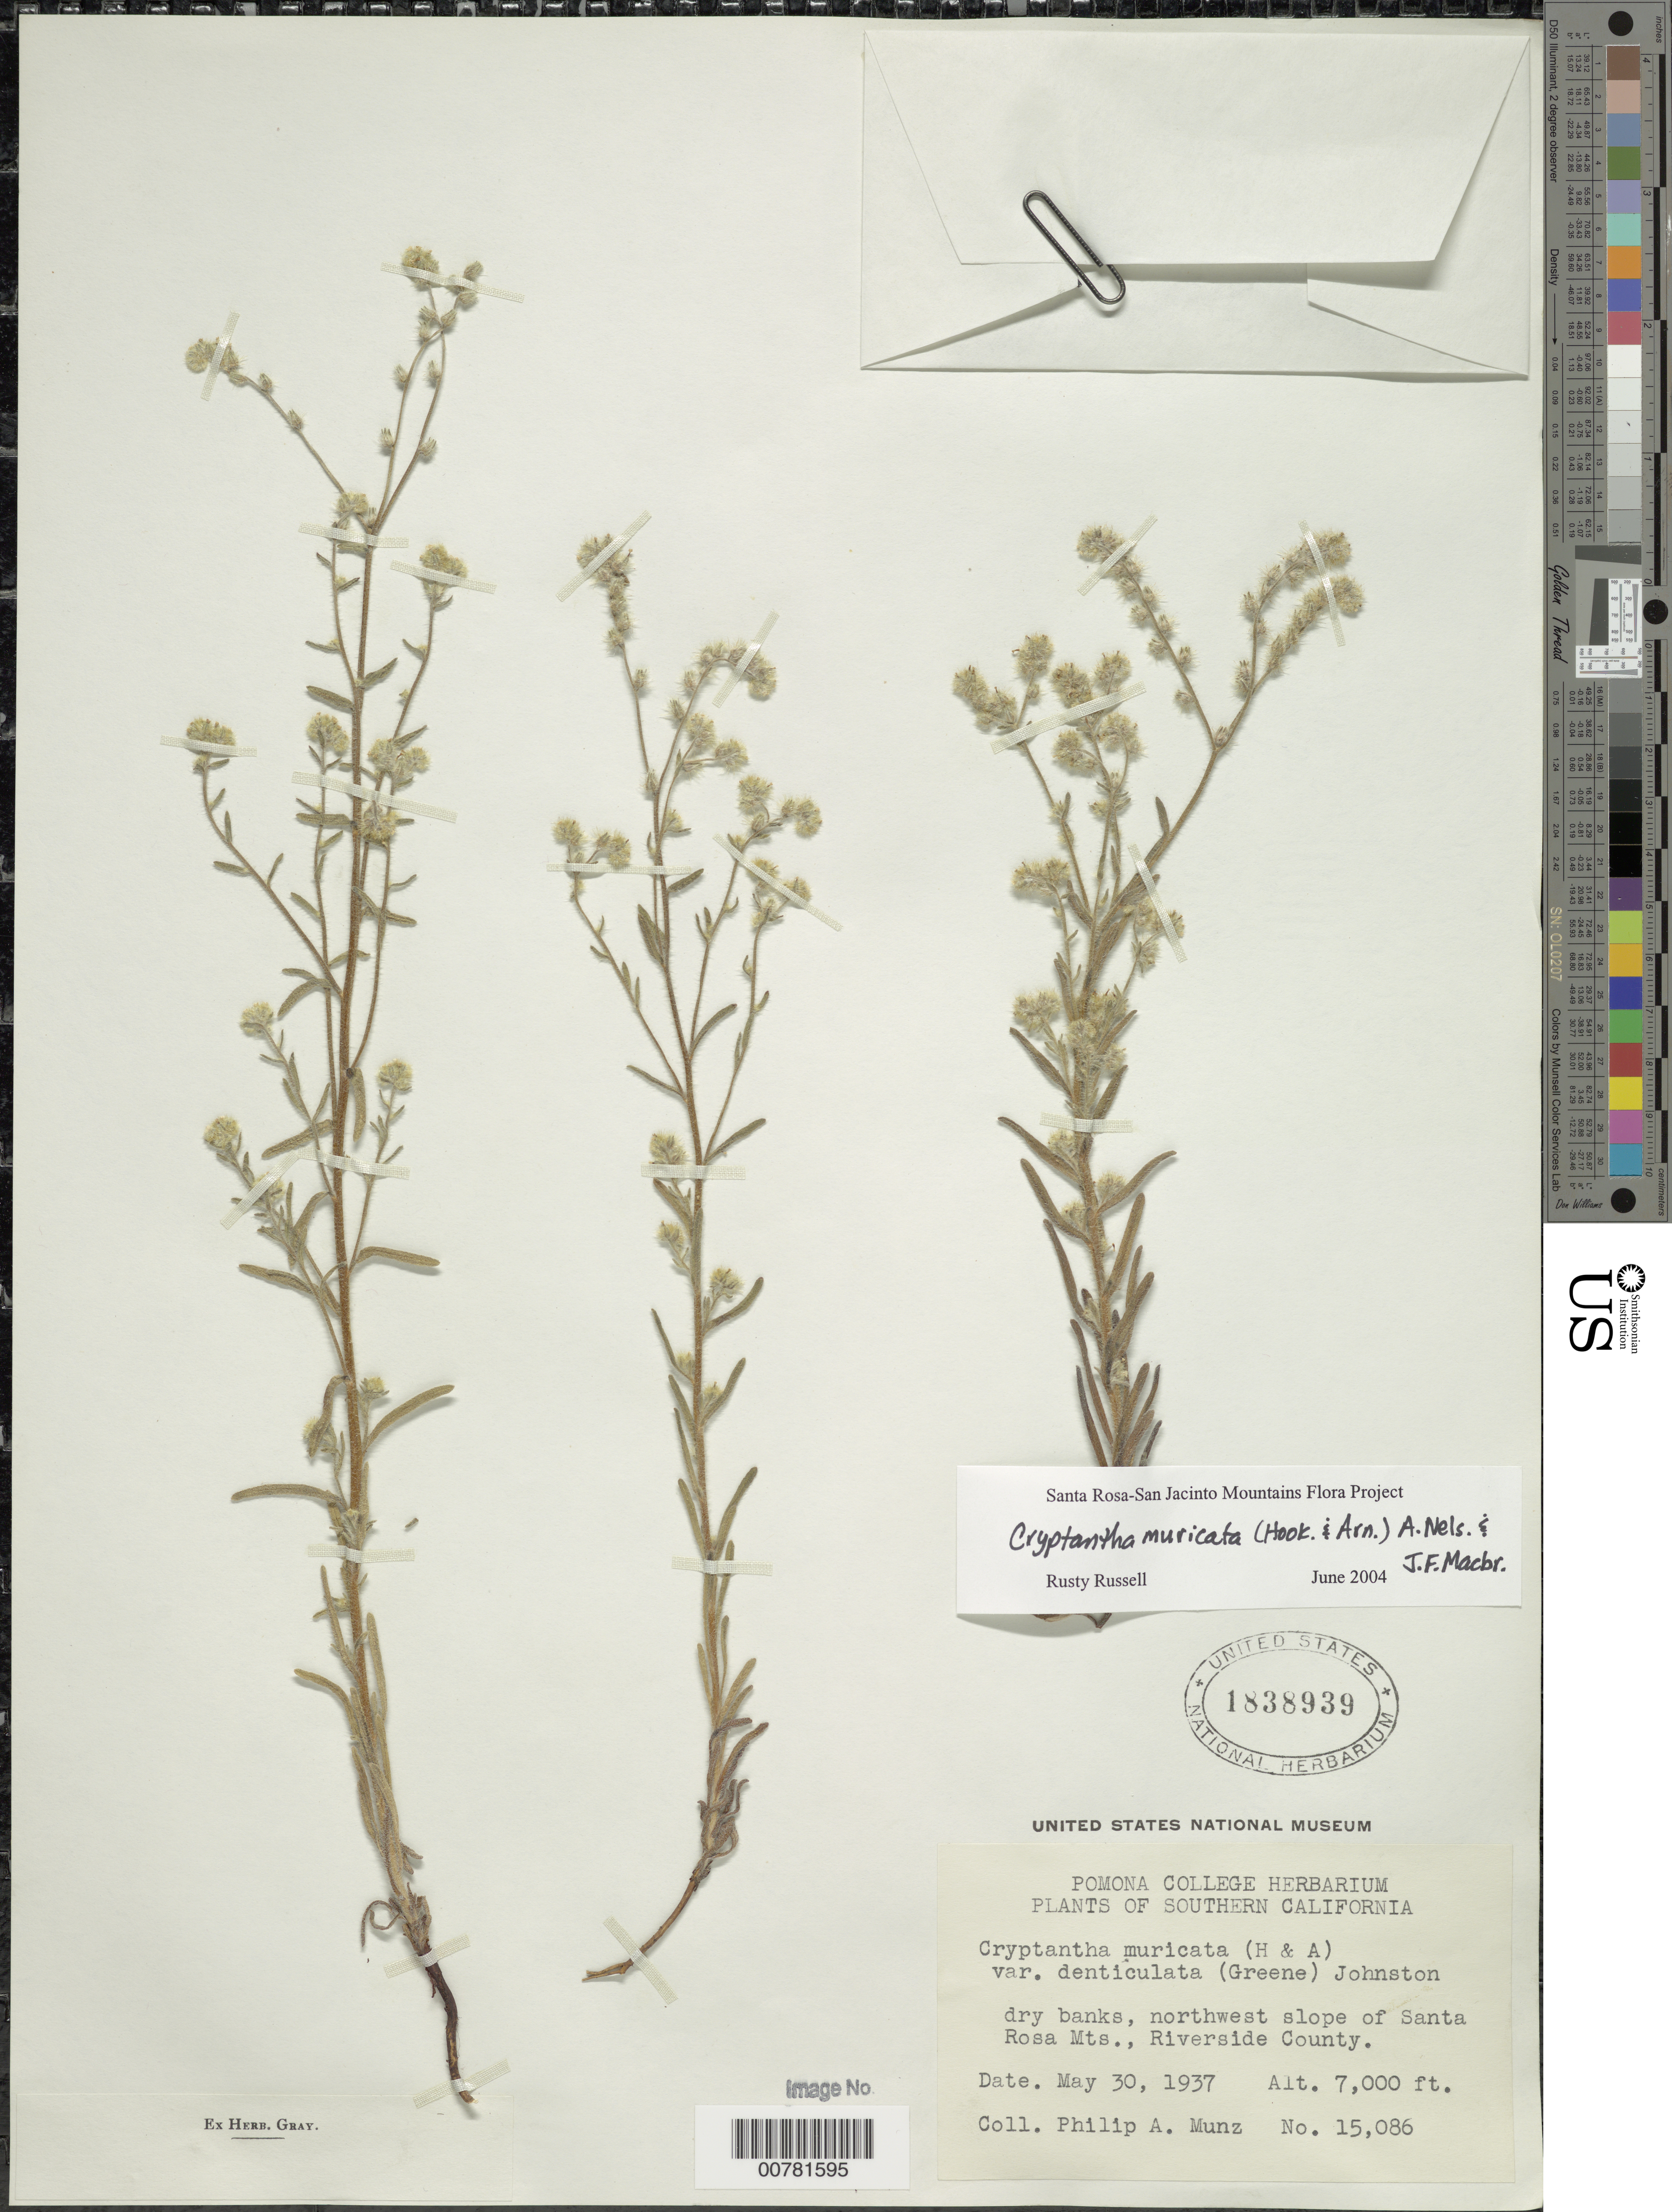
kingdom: Plantae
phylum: Tracheophyta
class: Magnoliopsida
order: Boraginales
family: Boraginaceae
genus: Cryptantha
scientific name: Cryptantha muricata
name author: (Hook. & Arn.) A. Nelson & J.F. Macbr.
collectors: P. A. Munz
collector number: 15086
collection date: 1937-05-30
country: United States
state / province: California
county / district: Riverside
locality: Southern California. Dry banks, northwest slope of Santa Rosa Mts., Riverside County.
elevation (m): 2134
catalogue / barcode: US 1838939